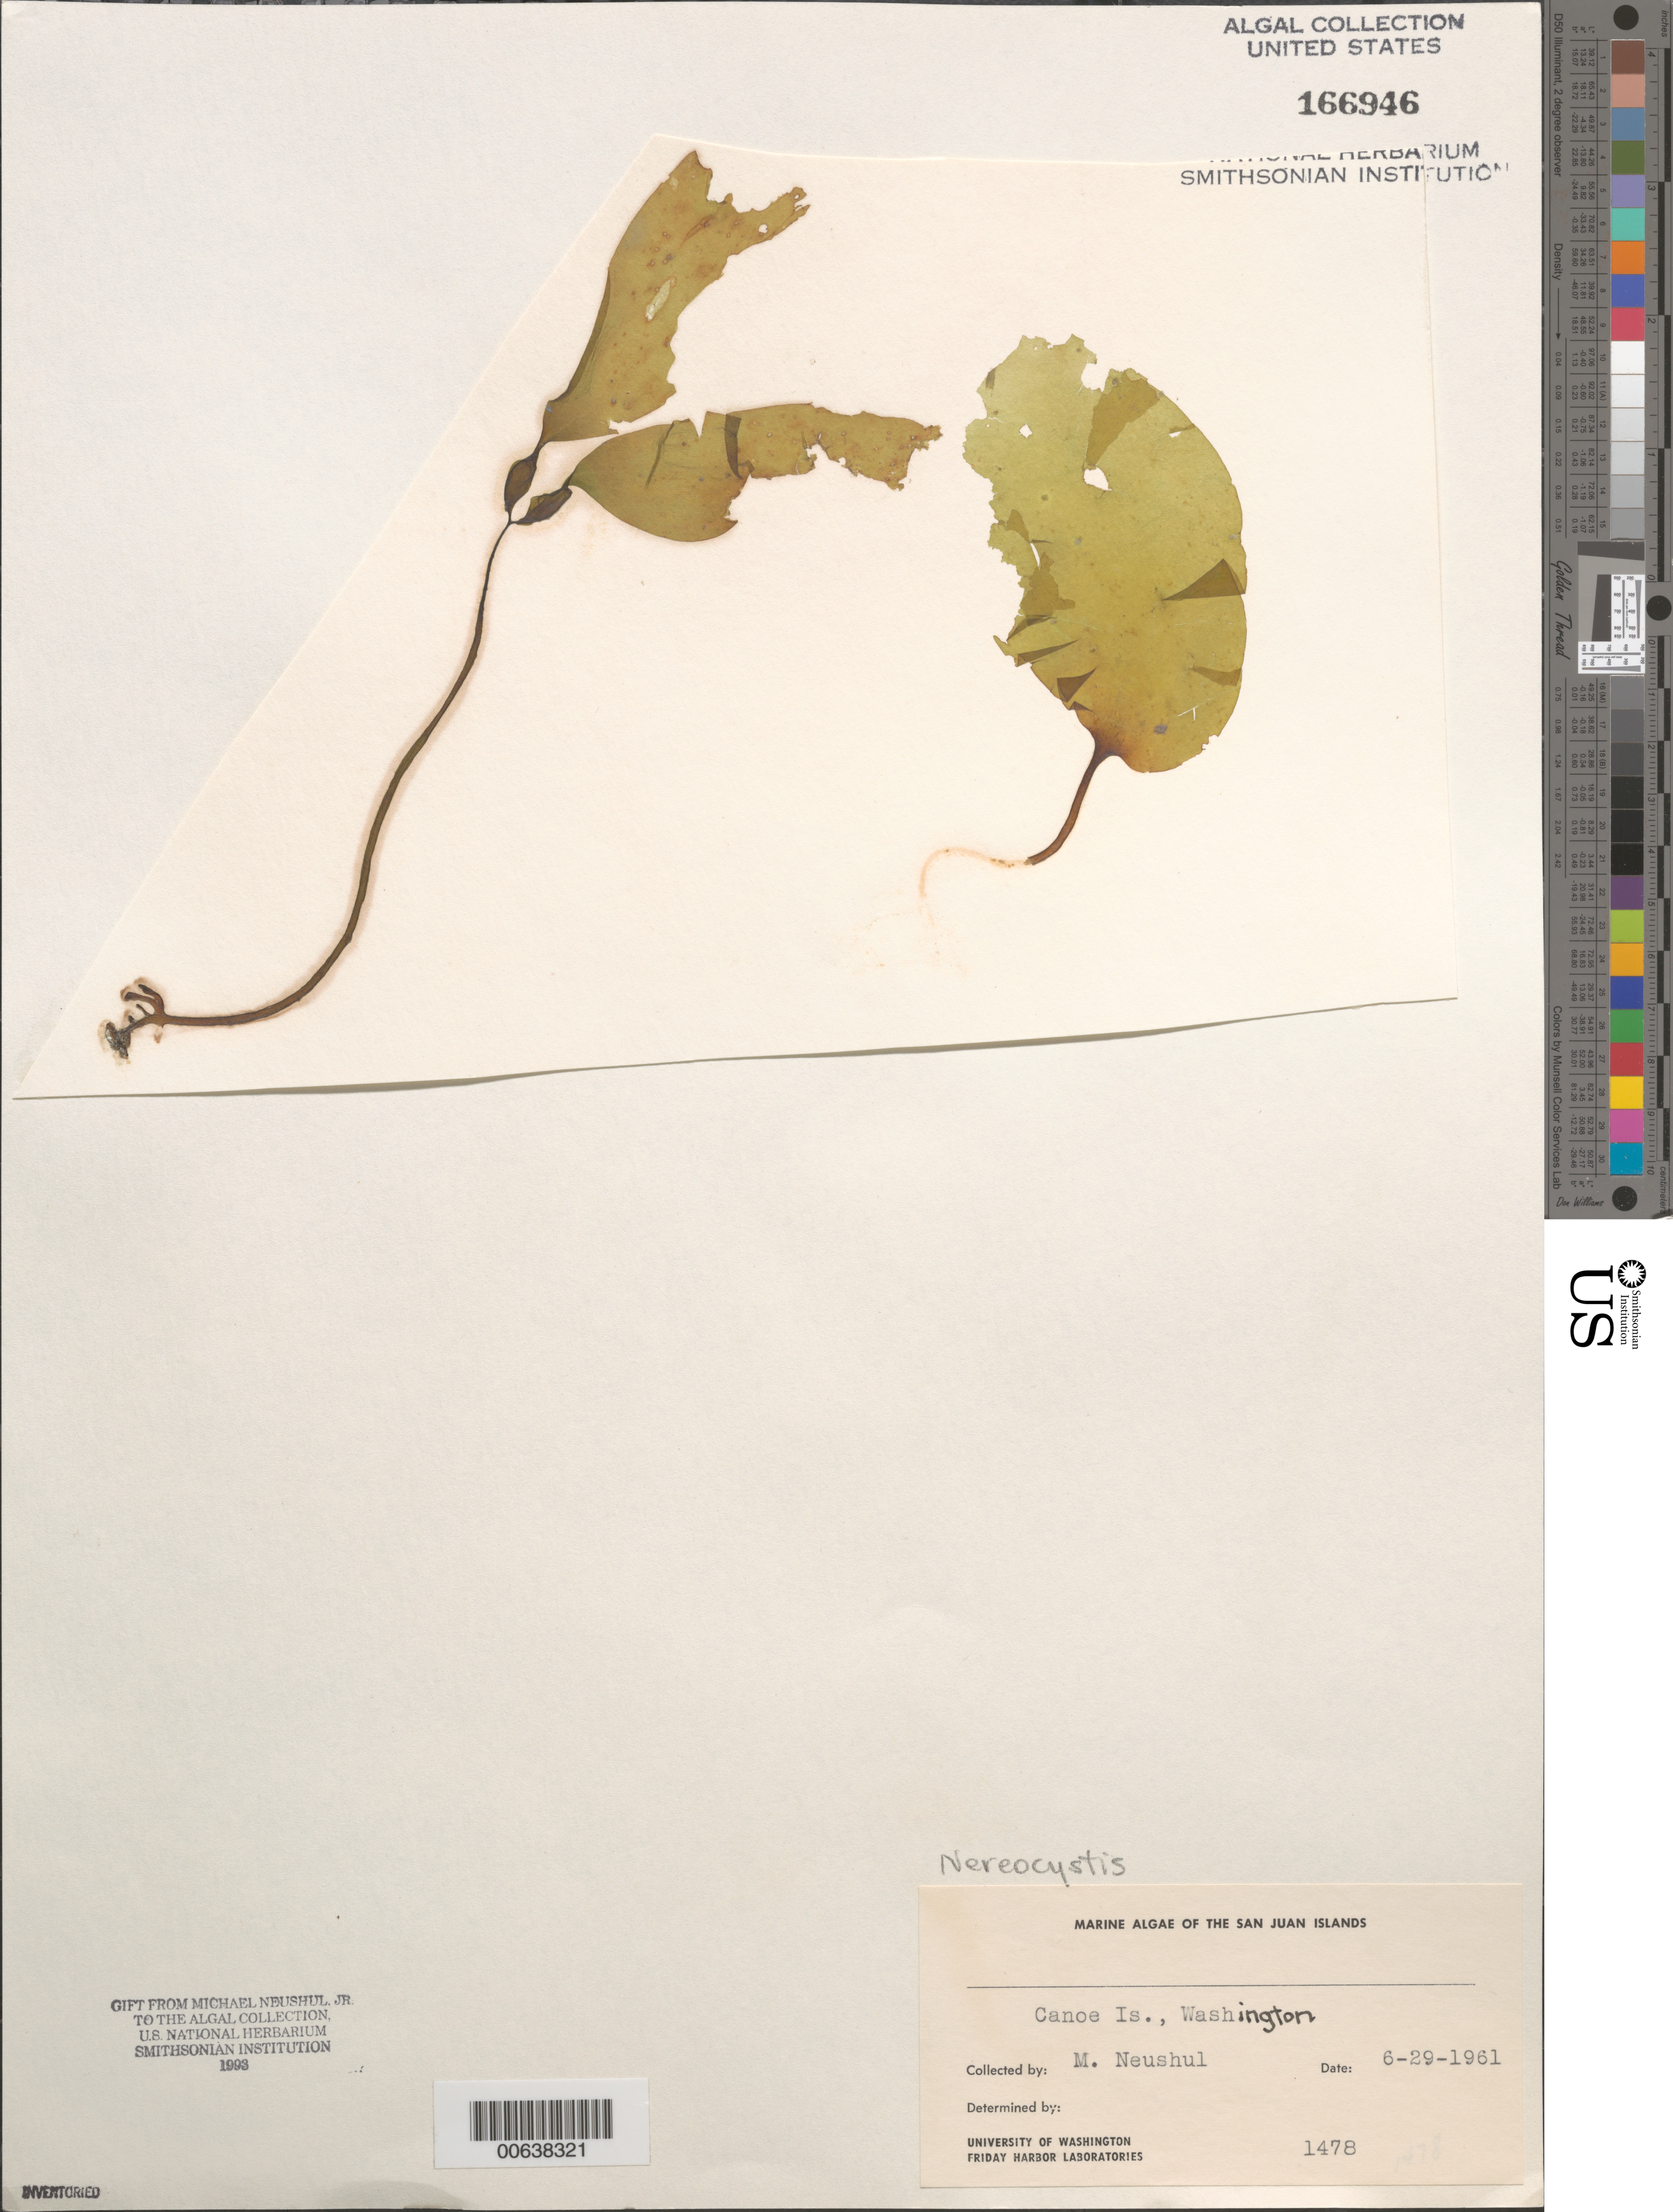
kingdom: Chromista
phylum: Ochrophyta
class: Phaeophyceae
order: Laminariales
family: Laminariaceae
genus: Nereocystis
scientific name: Nereocystis sp.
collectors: M. Neushul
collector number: Neushul 1478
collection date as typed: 29 Jun 1961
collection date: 1961-06-29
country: United States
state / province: Washington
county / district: San Juan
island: Canoe Island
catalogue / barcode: US 166946